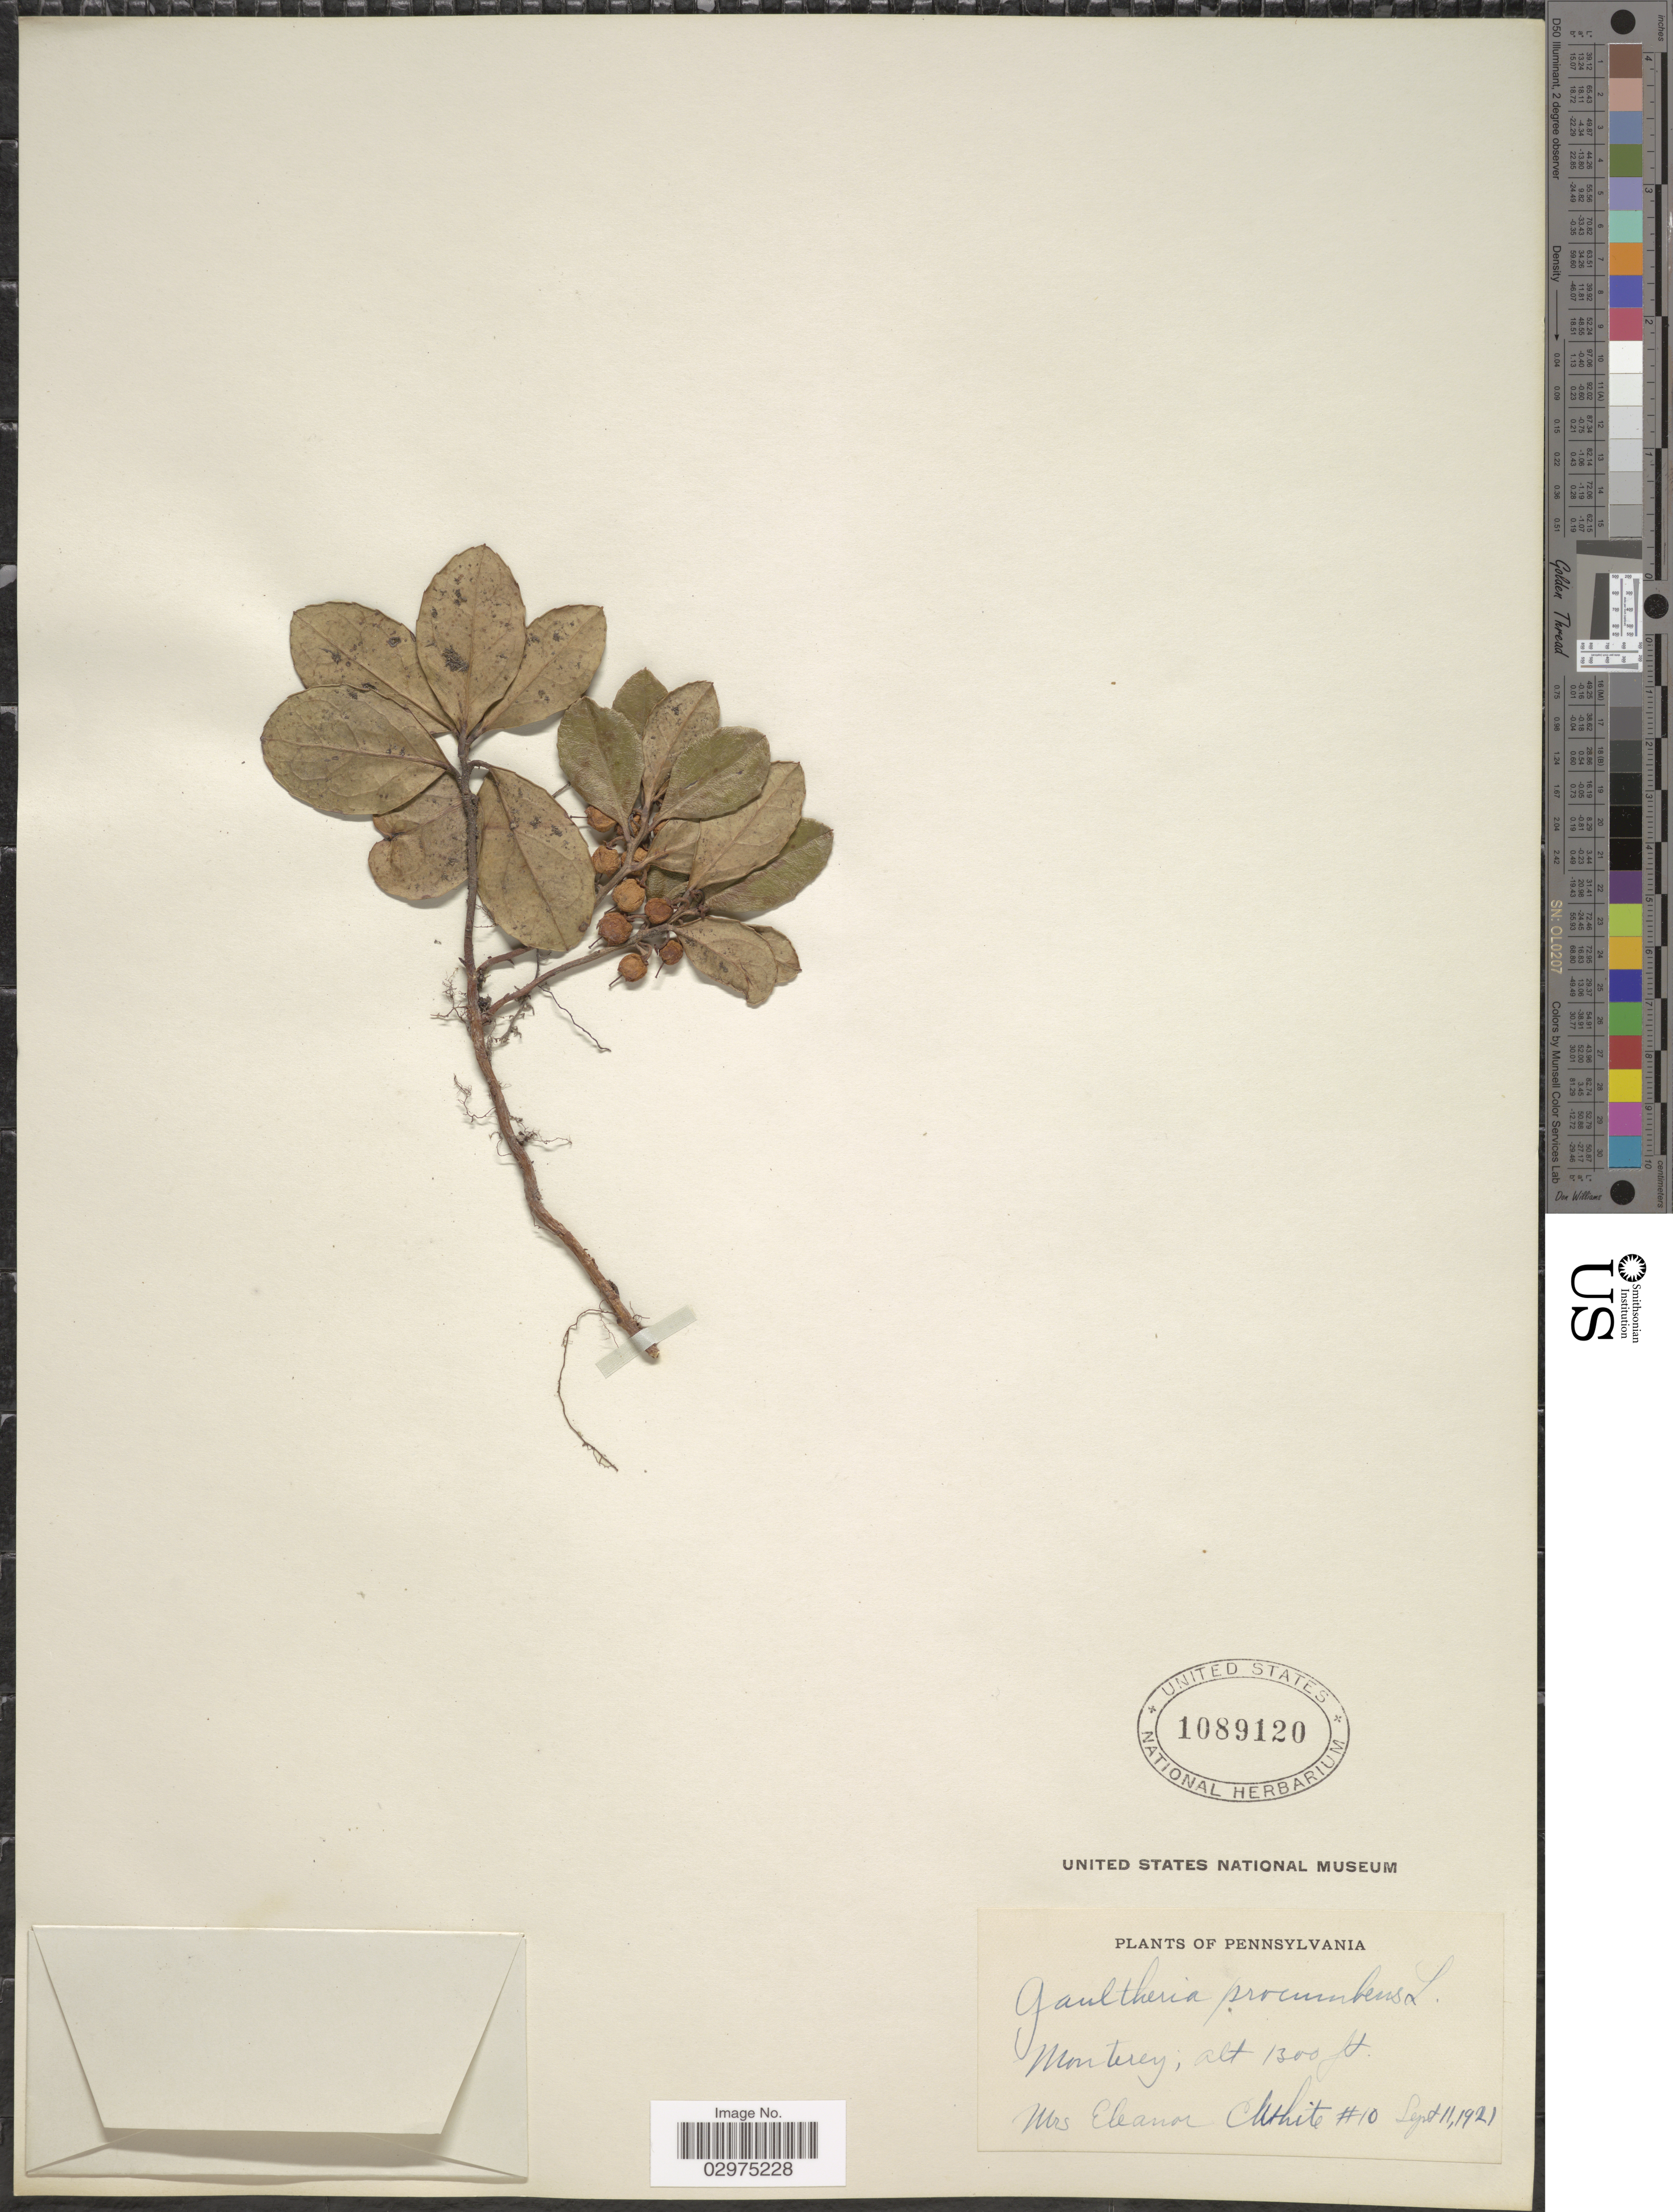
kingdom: Plantae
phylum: Tracheophyta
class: Magnoliopsida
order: Ericales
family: Ericaceae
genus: Gaultheria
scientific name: Gaultheria procumbens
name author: L.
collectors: E. White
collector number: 10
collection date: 1921-09-11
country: United States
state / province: Pennsylvania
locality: Monterey.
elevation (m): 396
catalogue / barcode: US 1089120